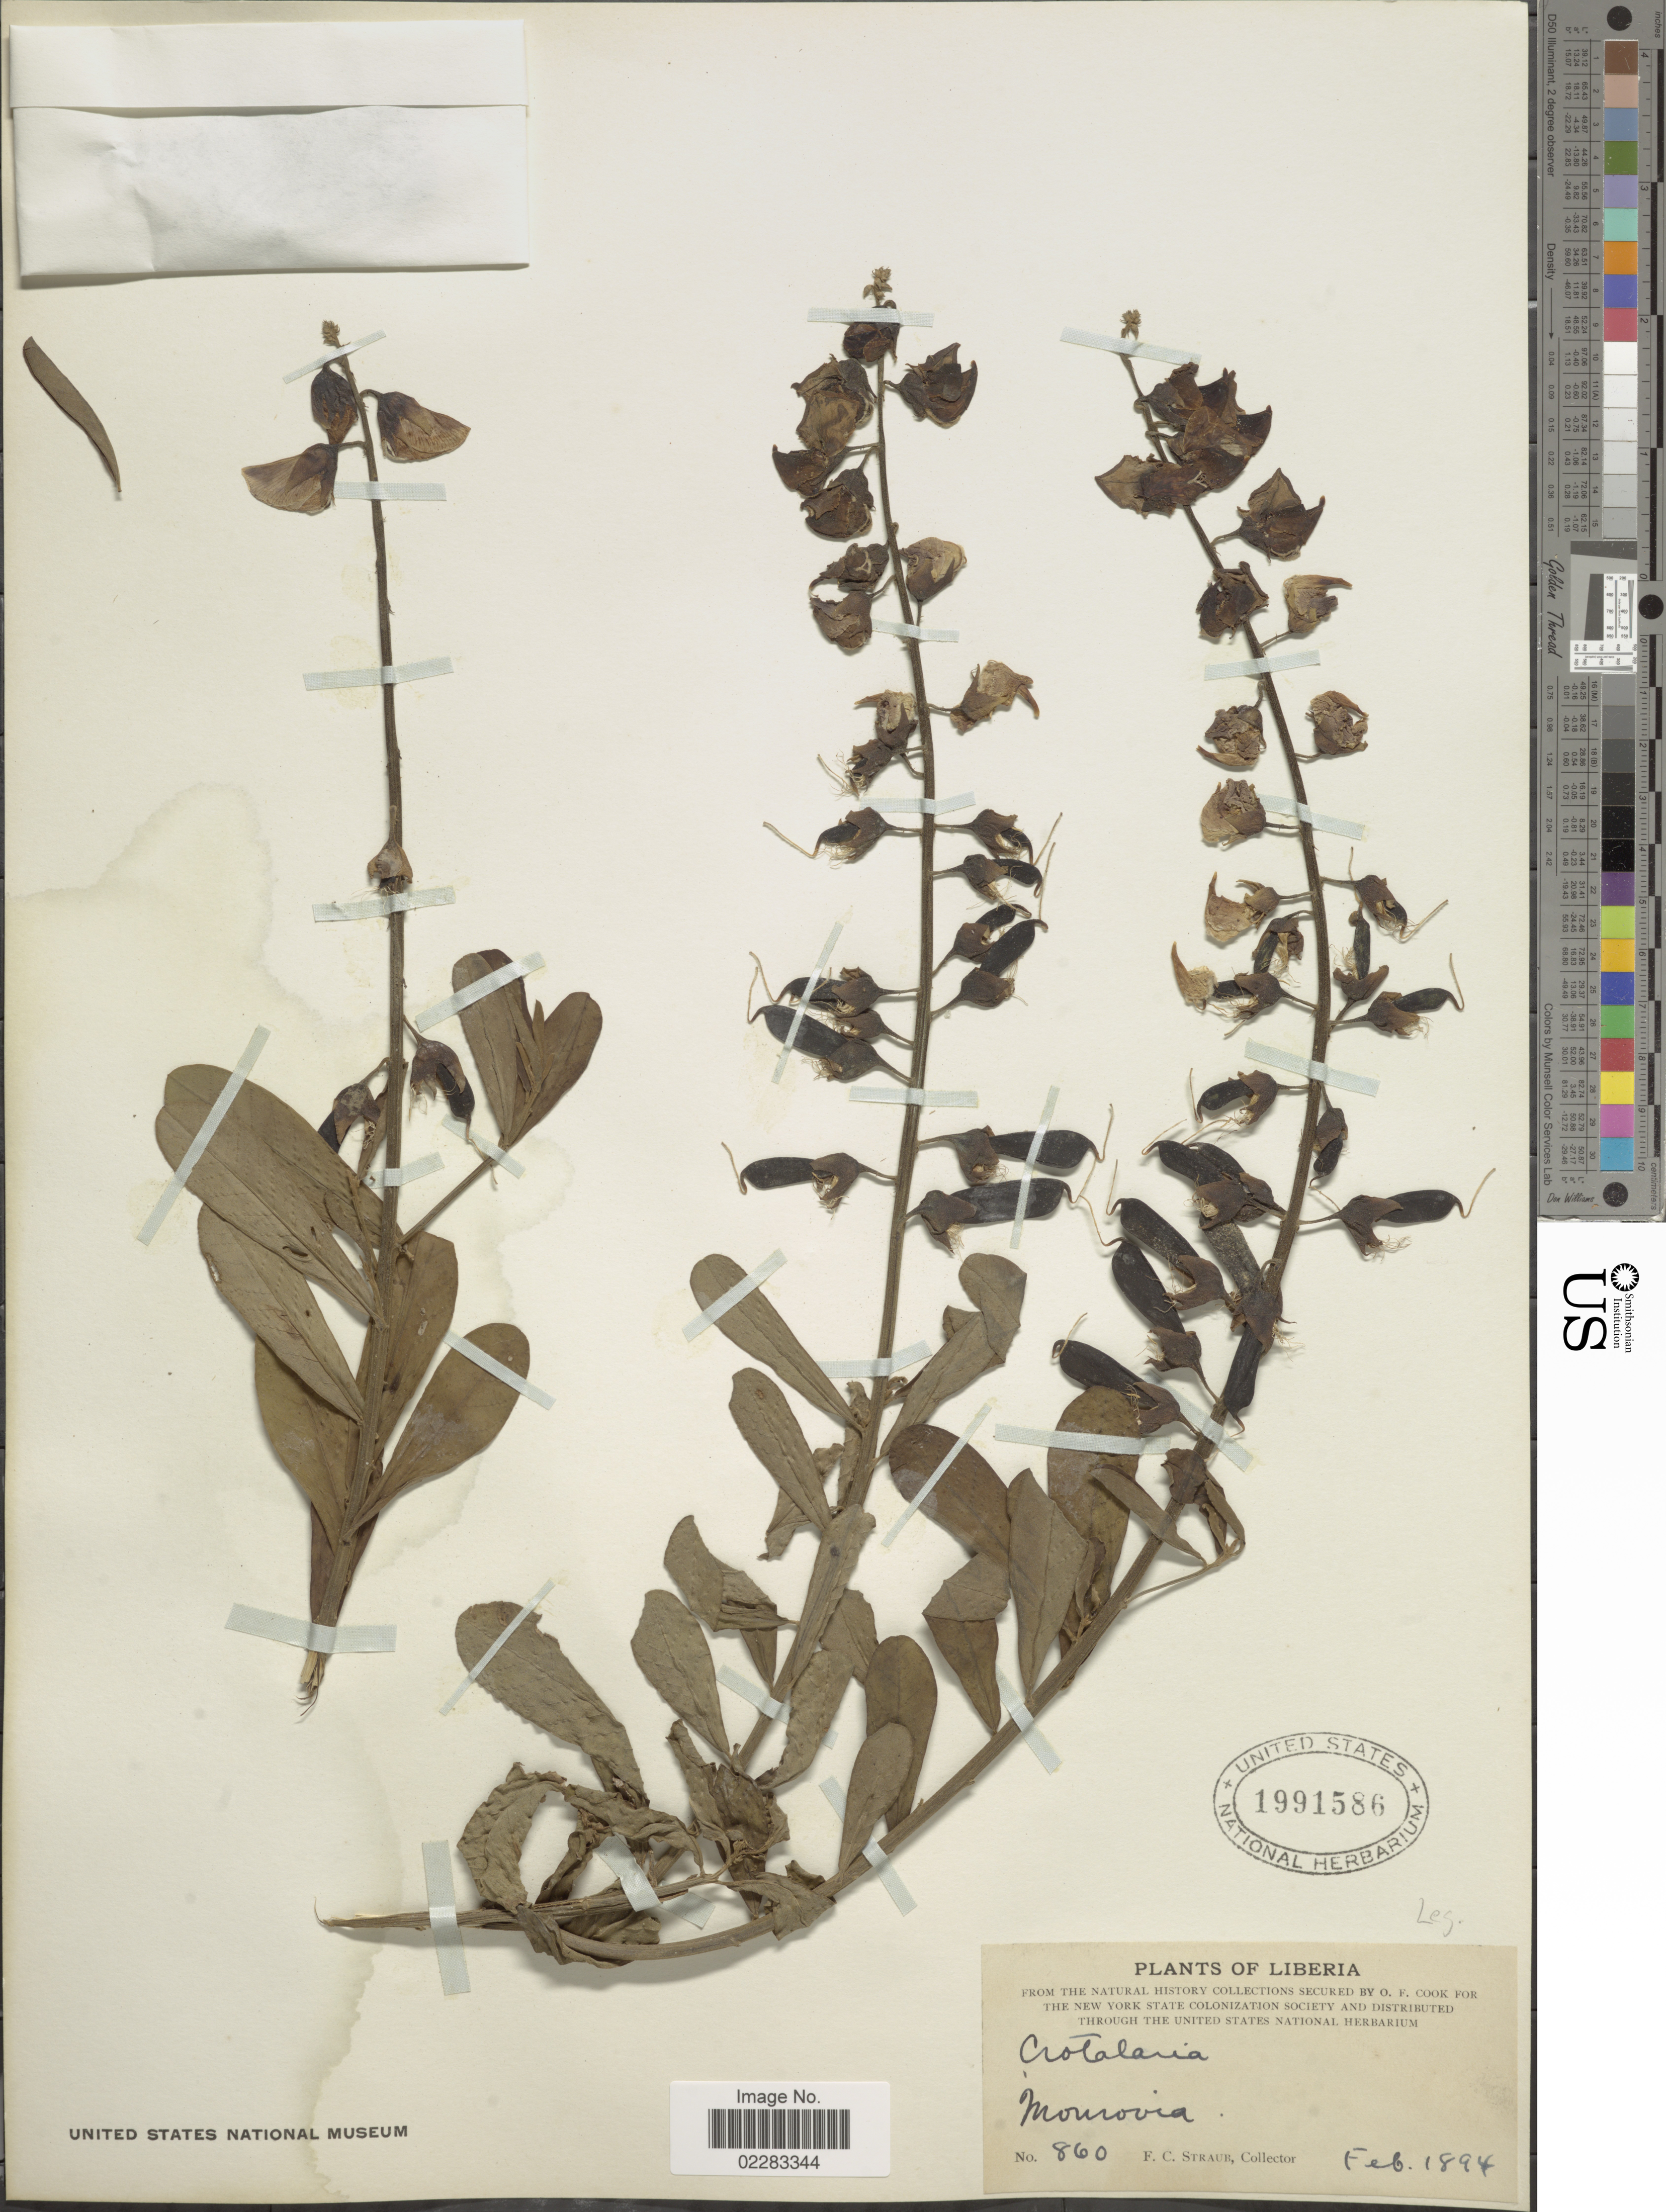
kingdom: Plantae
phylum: Tracheophyta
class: Magnoliopsida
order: Fabales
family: Fabaceae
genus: Crotalaria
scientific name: Crotalaria sp.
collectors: F. Straub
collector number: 860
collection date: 1894-02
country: Liberia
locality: Monrovia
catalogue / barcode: US 1991586